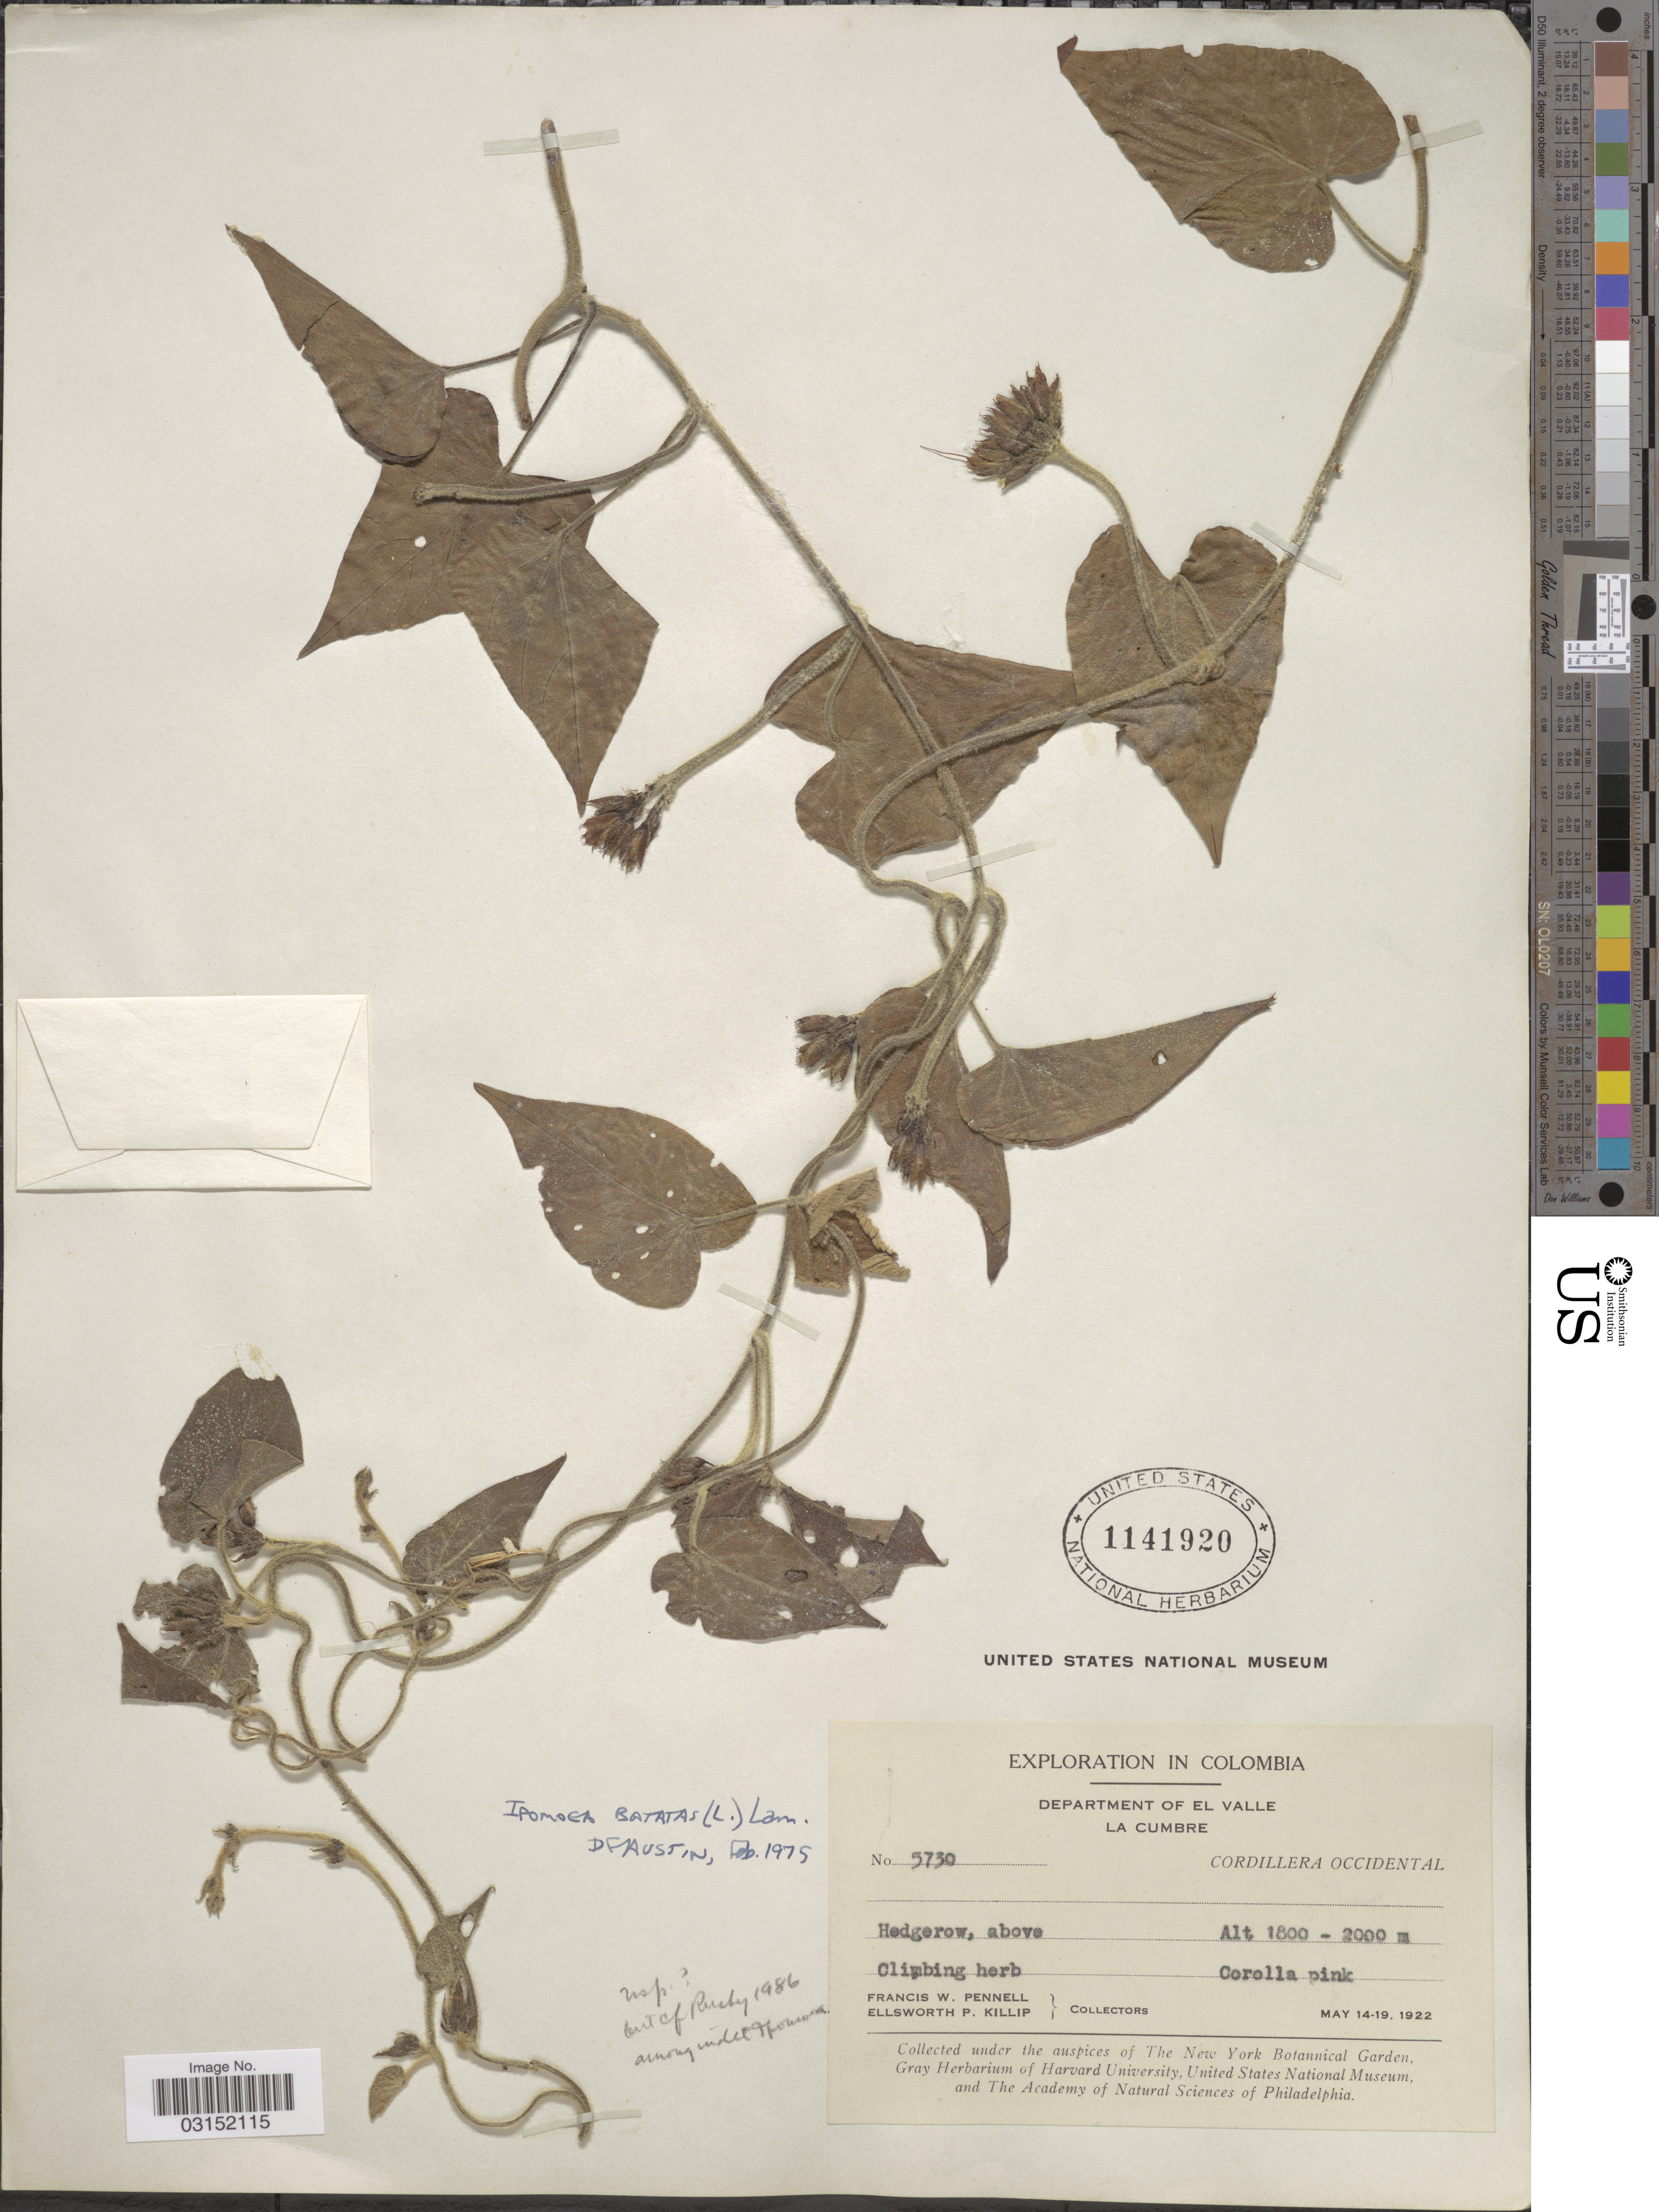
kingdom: Plantae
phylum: Tracheophyta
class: Magnoliopsida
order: Solanales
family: Convolvulaceae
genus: Ipomoea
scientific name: Ipomoea batatas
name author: (L.) Lam.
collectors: F. W. Pennell & E. P. Killip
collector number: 5730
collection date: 1922-05-14/1922-05-19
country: Colombia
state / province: Valle del Cauca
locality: Department of El Valle, La Cumbre, Cordillera Occidental.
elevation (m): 1800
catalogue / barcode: US 1141920